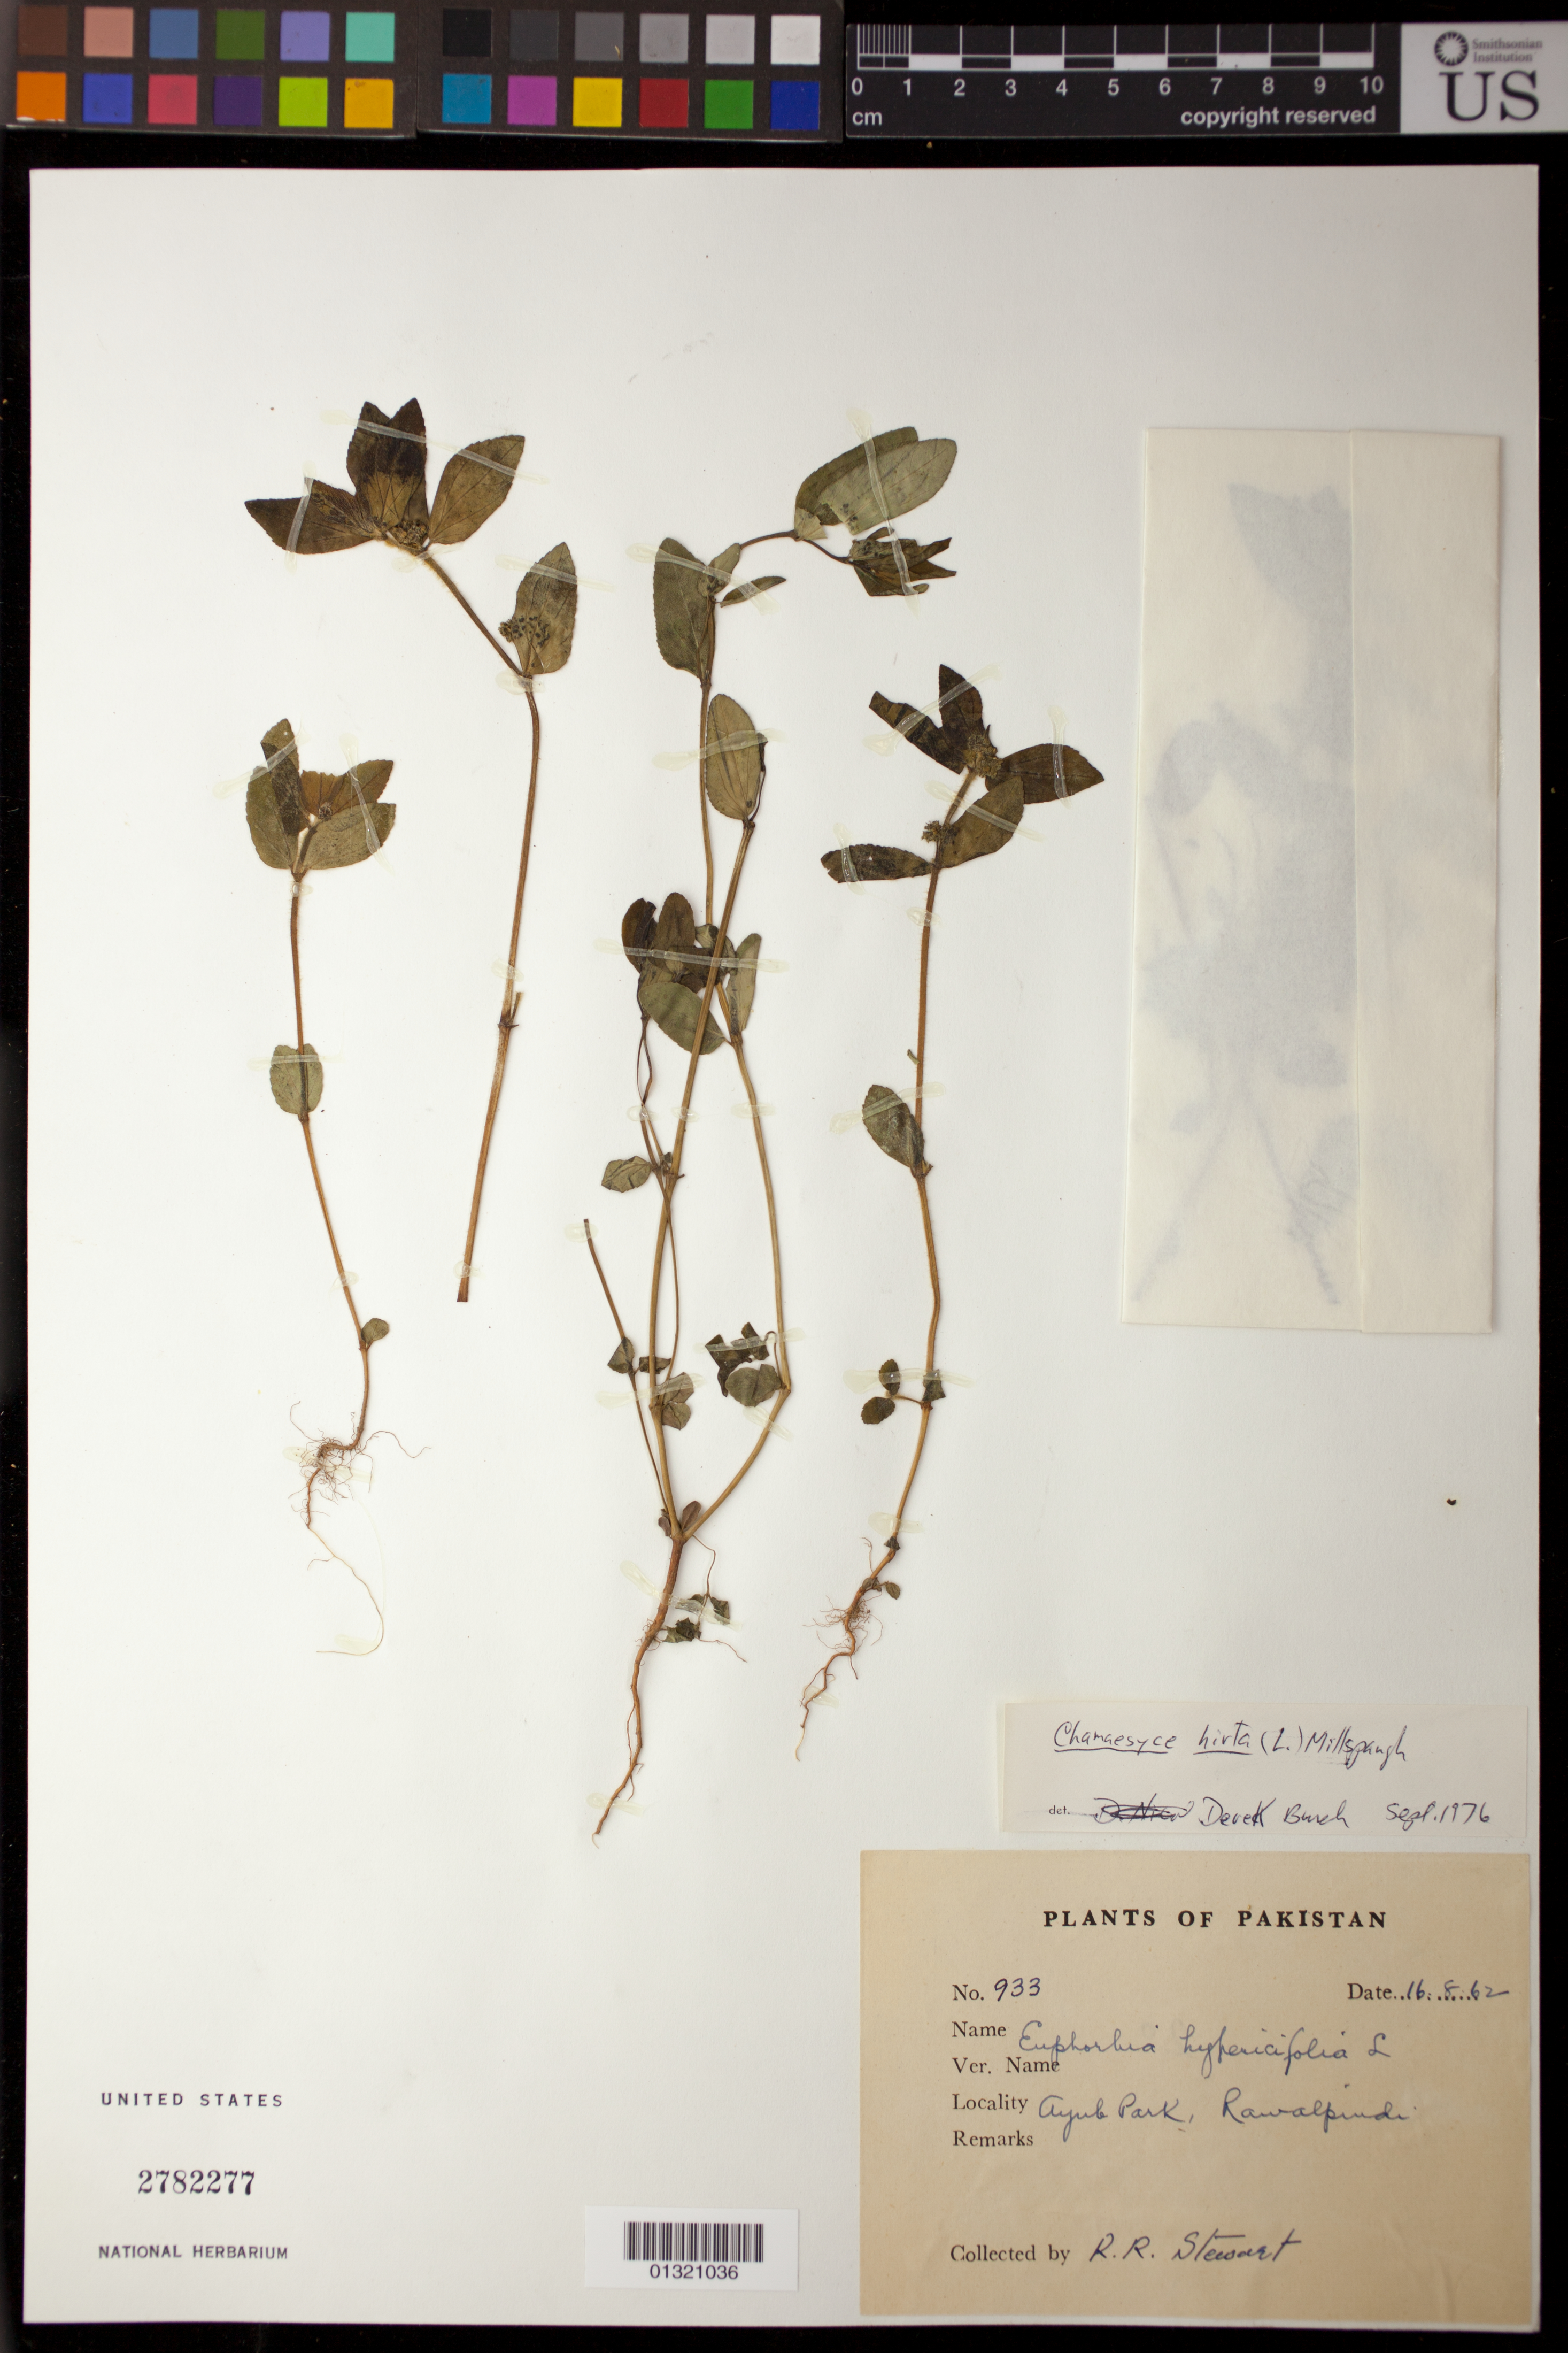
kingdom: Plantae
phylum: Tracheophyta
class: Magnoliopsida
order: Malpighiales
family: Euphorbiaceae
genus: Euphorbia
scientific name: Euphorbia hirta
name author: L.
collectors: R. R. Stewart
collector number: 933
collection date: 1962-08-16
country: Pakistan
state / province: Punjab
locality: Ayula Park, Rawalpindi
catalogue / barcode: US 2782277